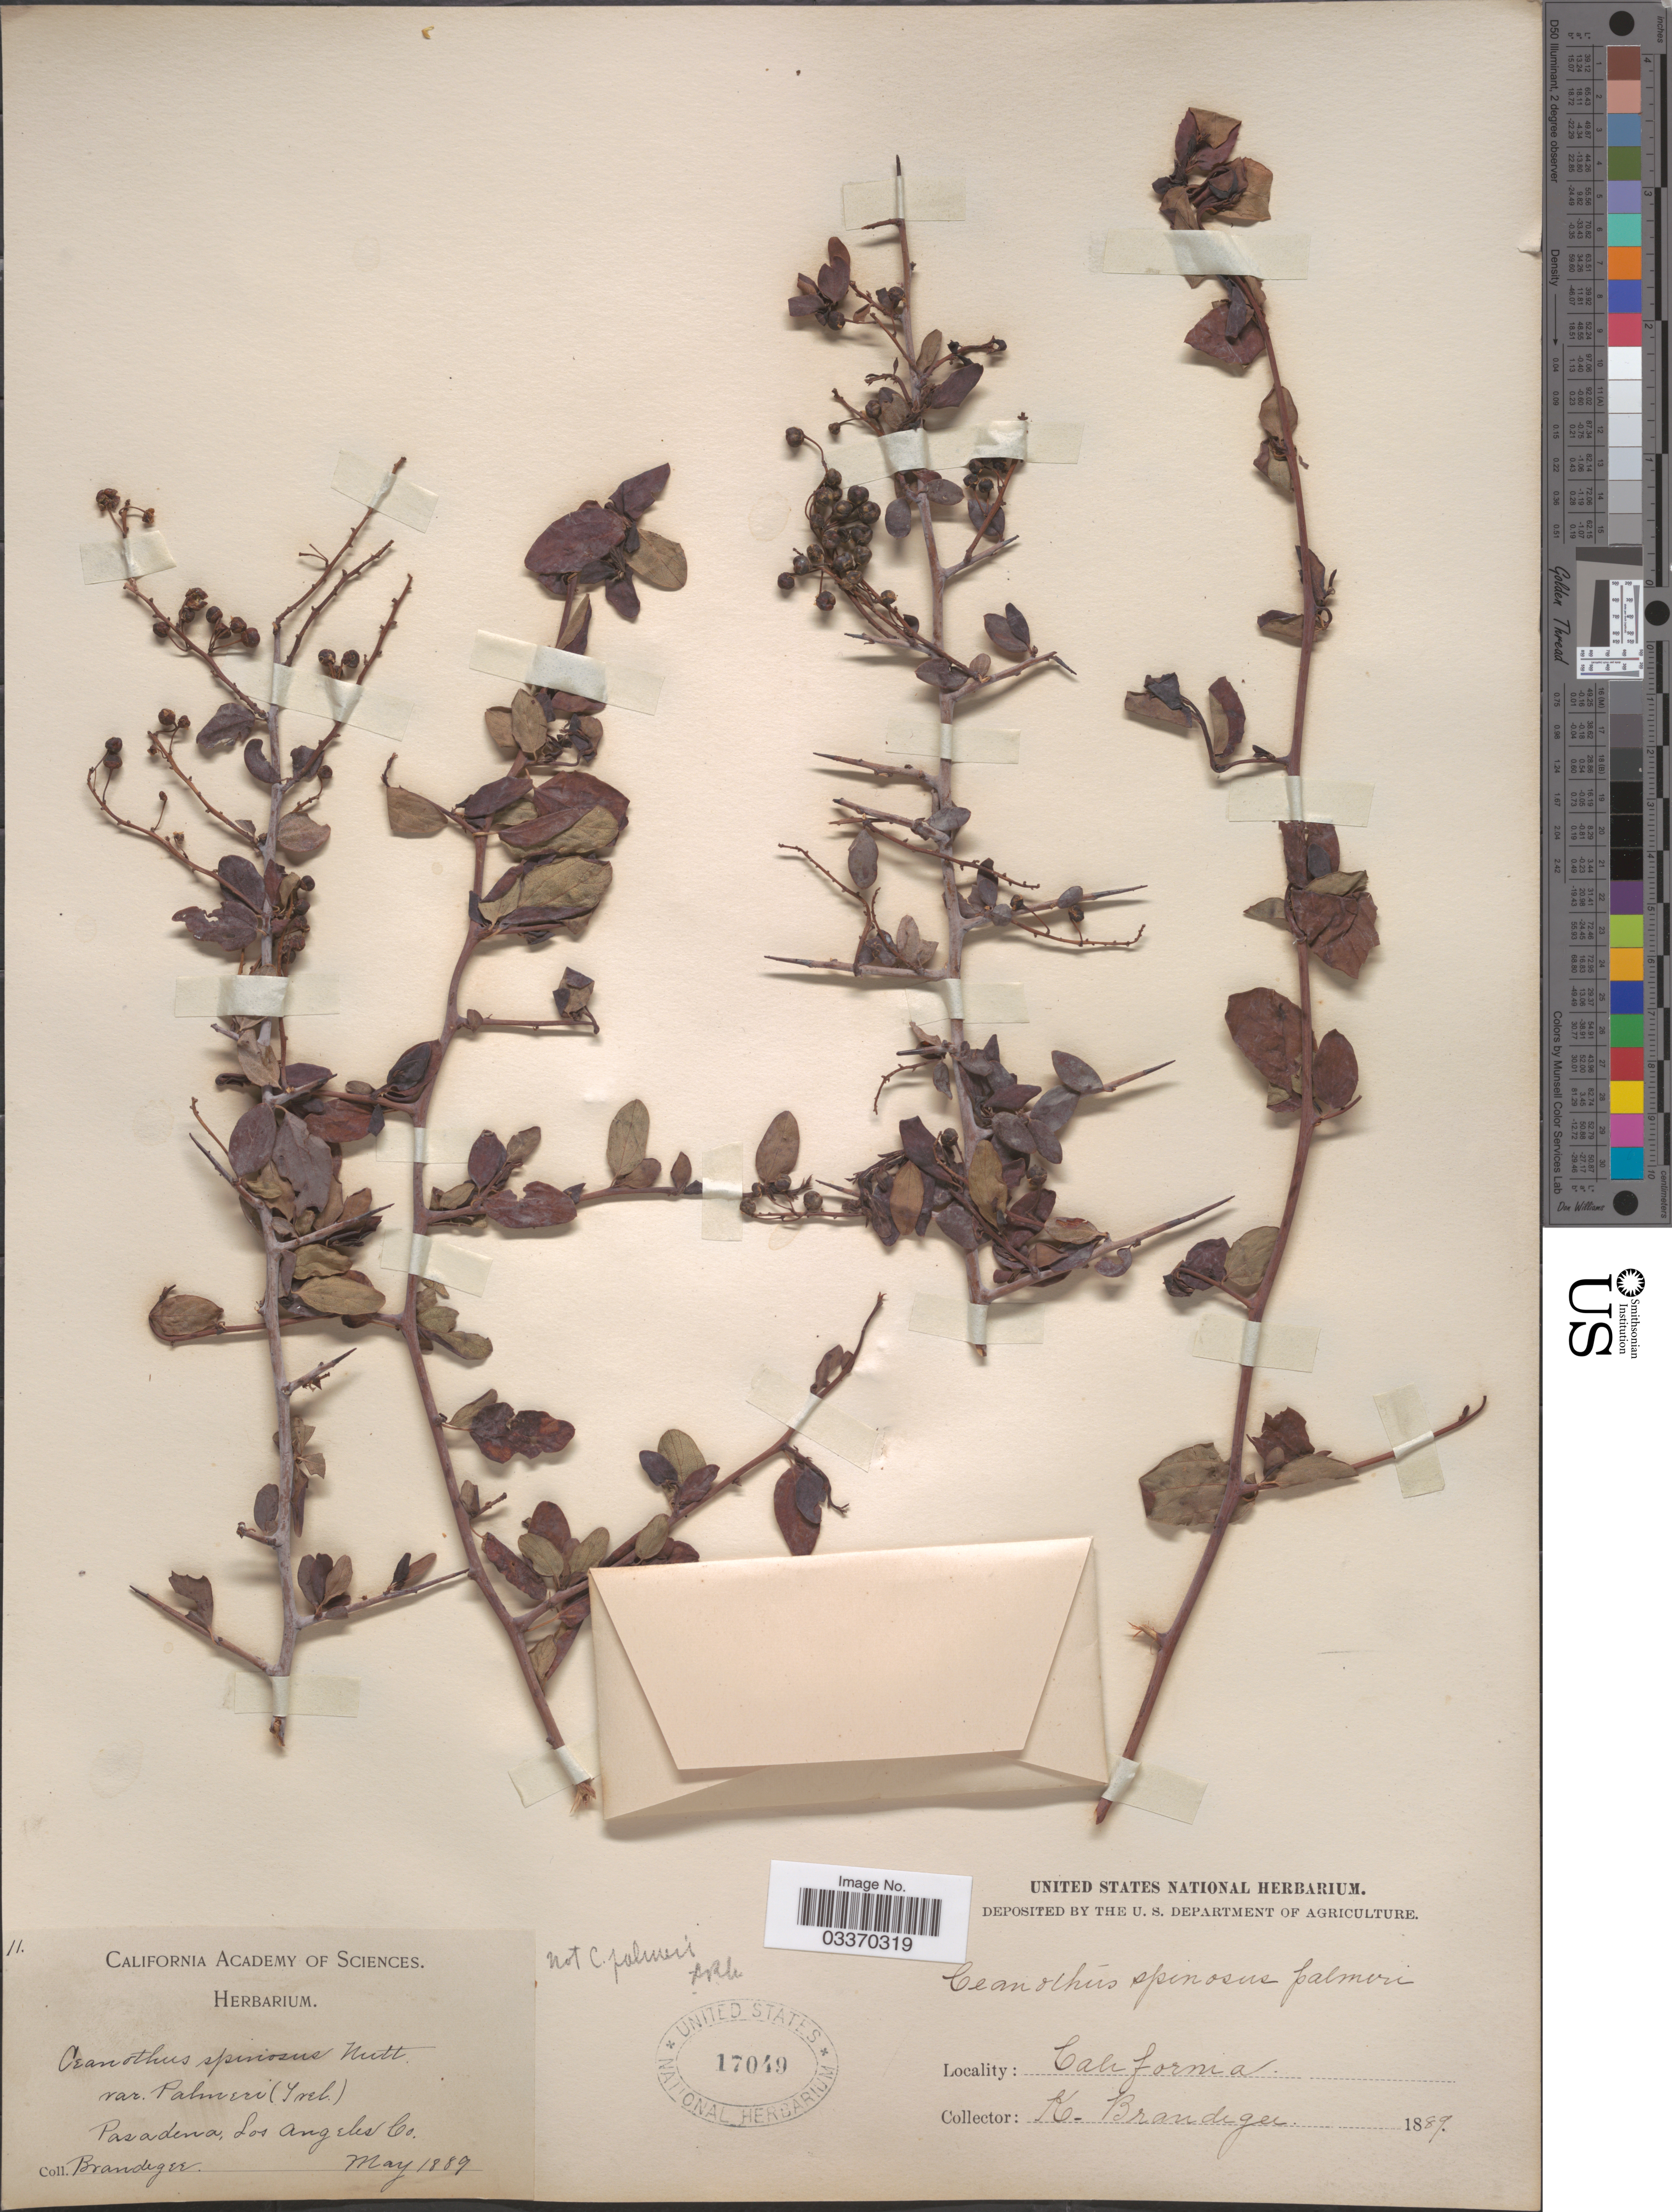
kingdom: Plantae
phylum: Tracheophyta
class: Magnoliopsida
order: Rosales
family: Rhamnaceae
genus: Ceanothus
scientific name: Ceanothus spinosus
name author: Nutt.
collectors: K. Brandegee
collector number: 11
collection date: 1889-05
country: United States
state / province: California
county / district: Los Angeles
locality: Pasadena, Los Angeles Co.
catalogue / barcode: US 17049